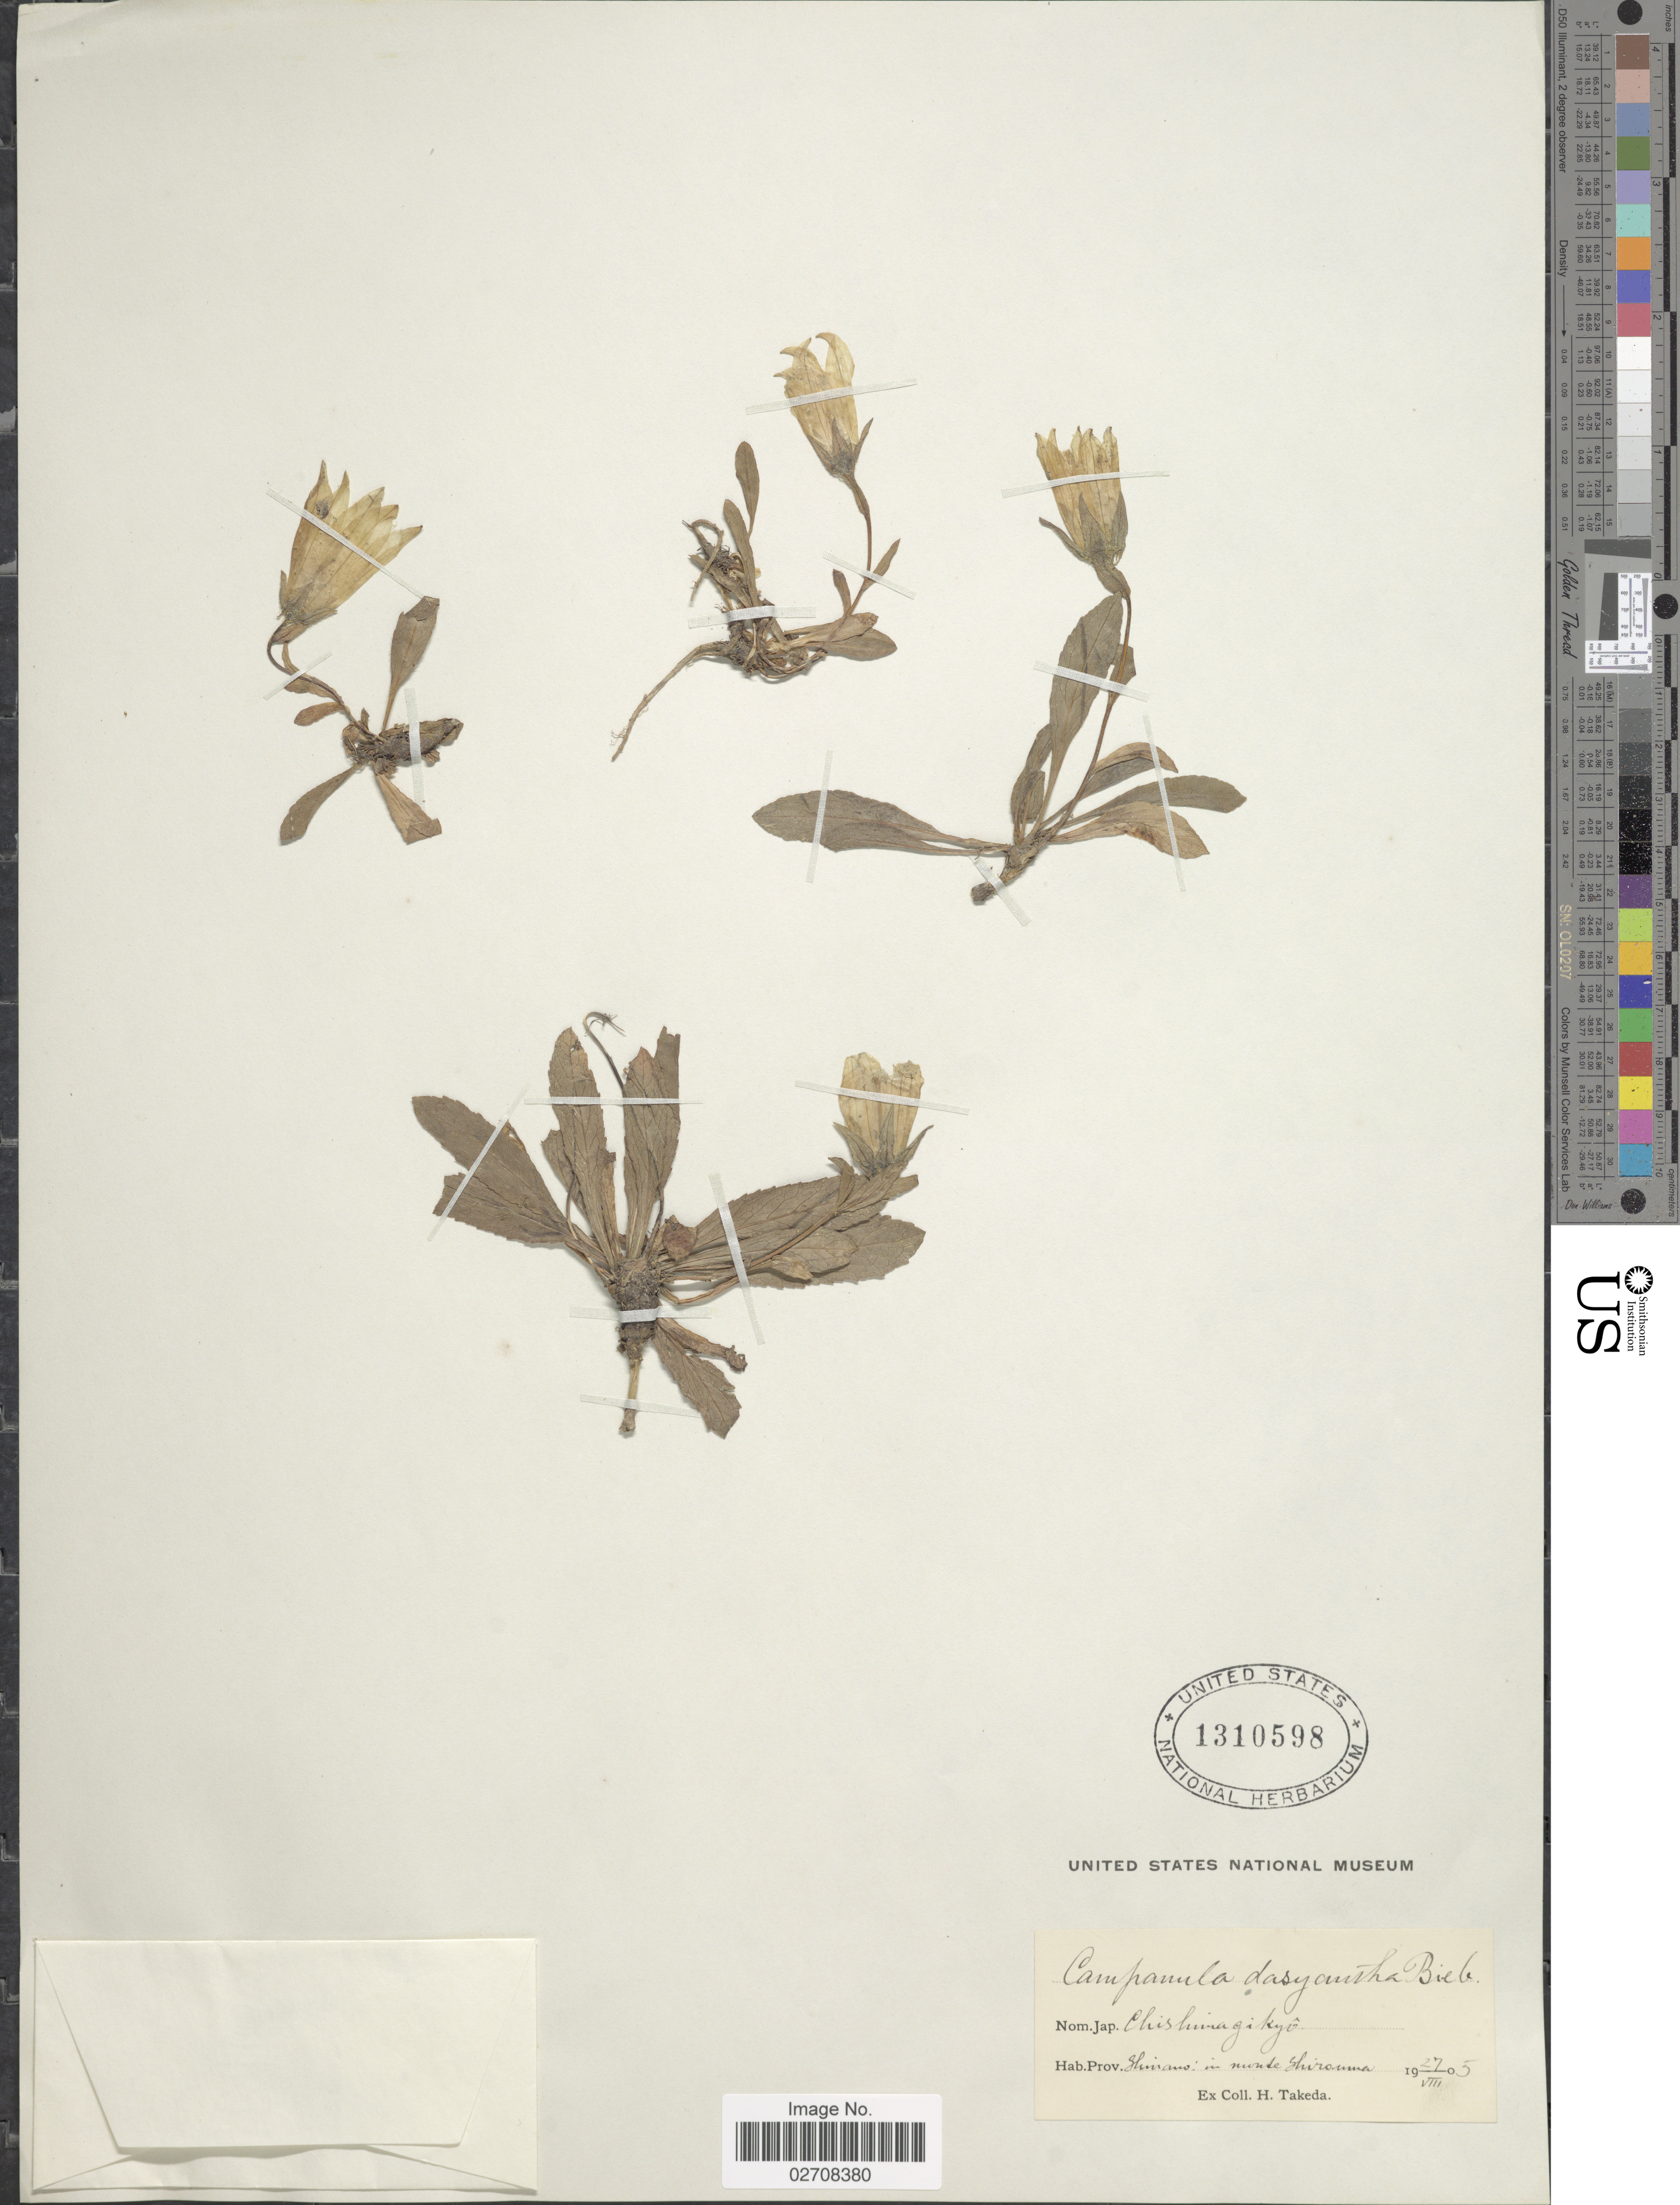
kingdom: Plantae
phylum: Tracheophyta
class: Magnoliopsida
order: Asterales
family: Campanulaceae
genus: Campanula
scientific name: Campanula dasyantha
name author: M. Bieb.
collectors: H. Takeda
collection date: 1905-08-27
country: Japan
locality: Prov. Shinano: in monte Shirouma.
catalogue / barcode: US 1310598